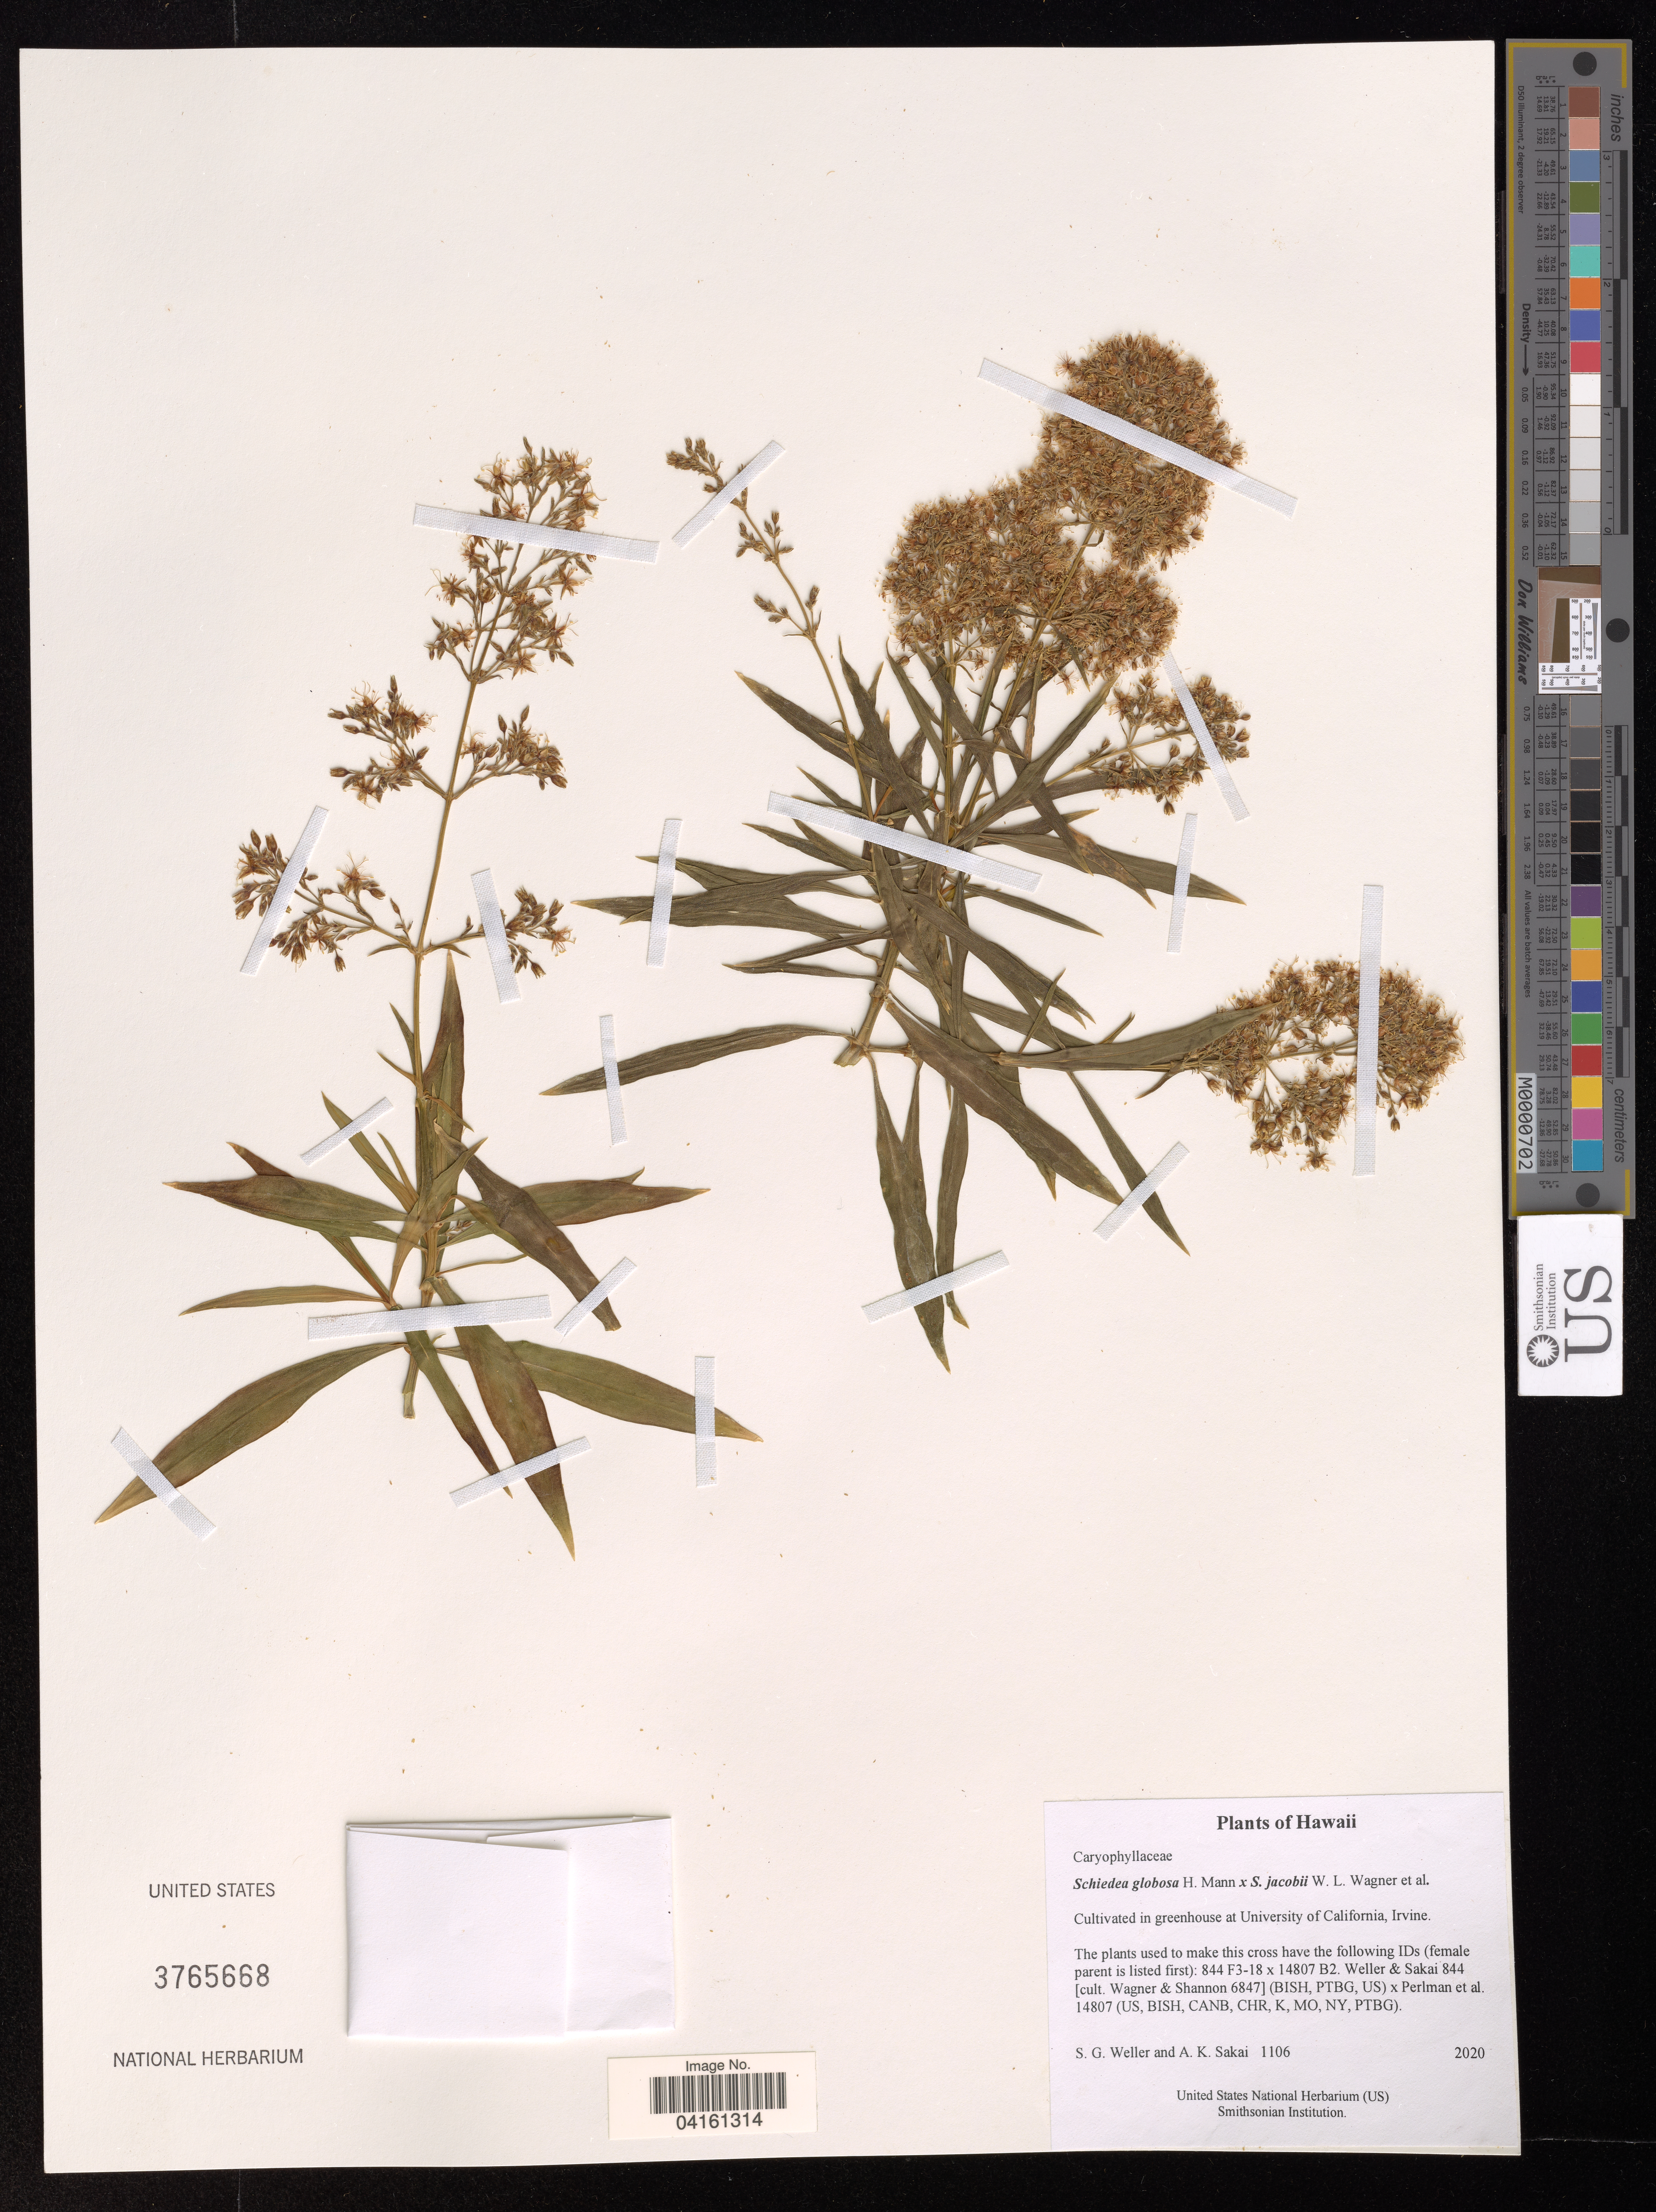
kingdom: Plantae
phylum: Tracheophyta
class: Magnoliopsida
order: Caryophyllales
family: Caryophyllaceae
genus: Schiedea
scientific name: Schiedea globosa x S. jacobii W.L. Wagner et al.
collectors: S. G. Weller & A. Sakai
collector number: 1106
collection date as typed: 2020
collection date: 2020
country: United States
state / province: California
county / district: Orange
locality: Cultivated in greenhouse at University of California, Irvine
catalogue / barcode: US 3765668